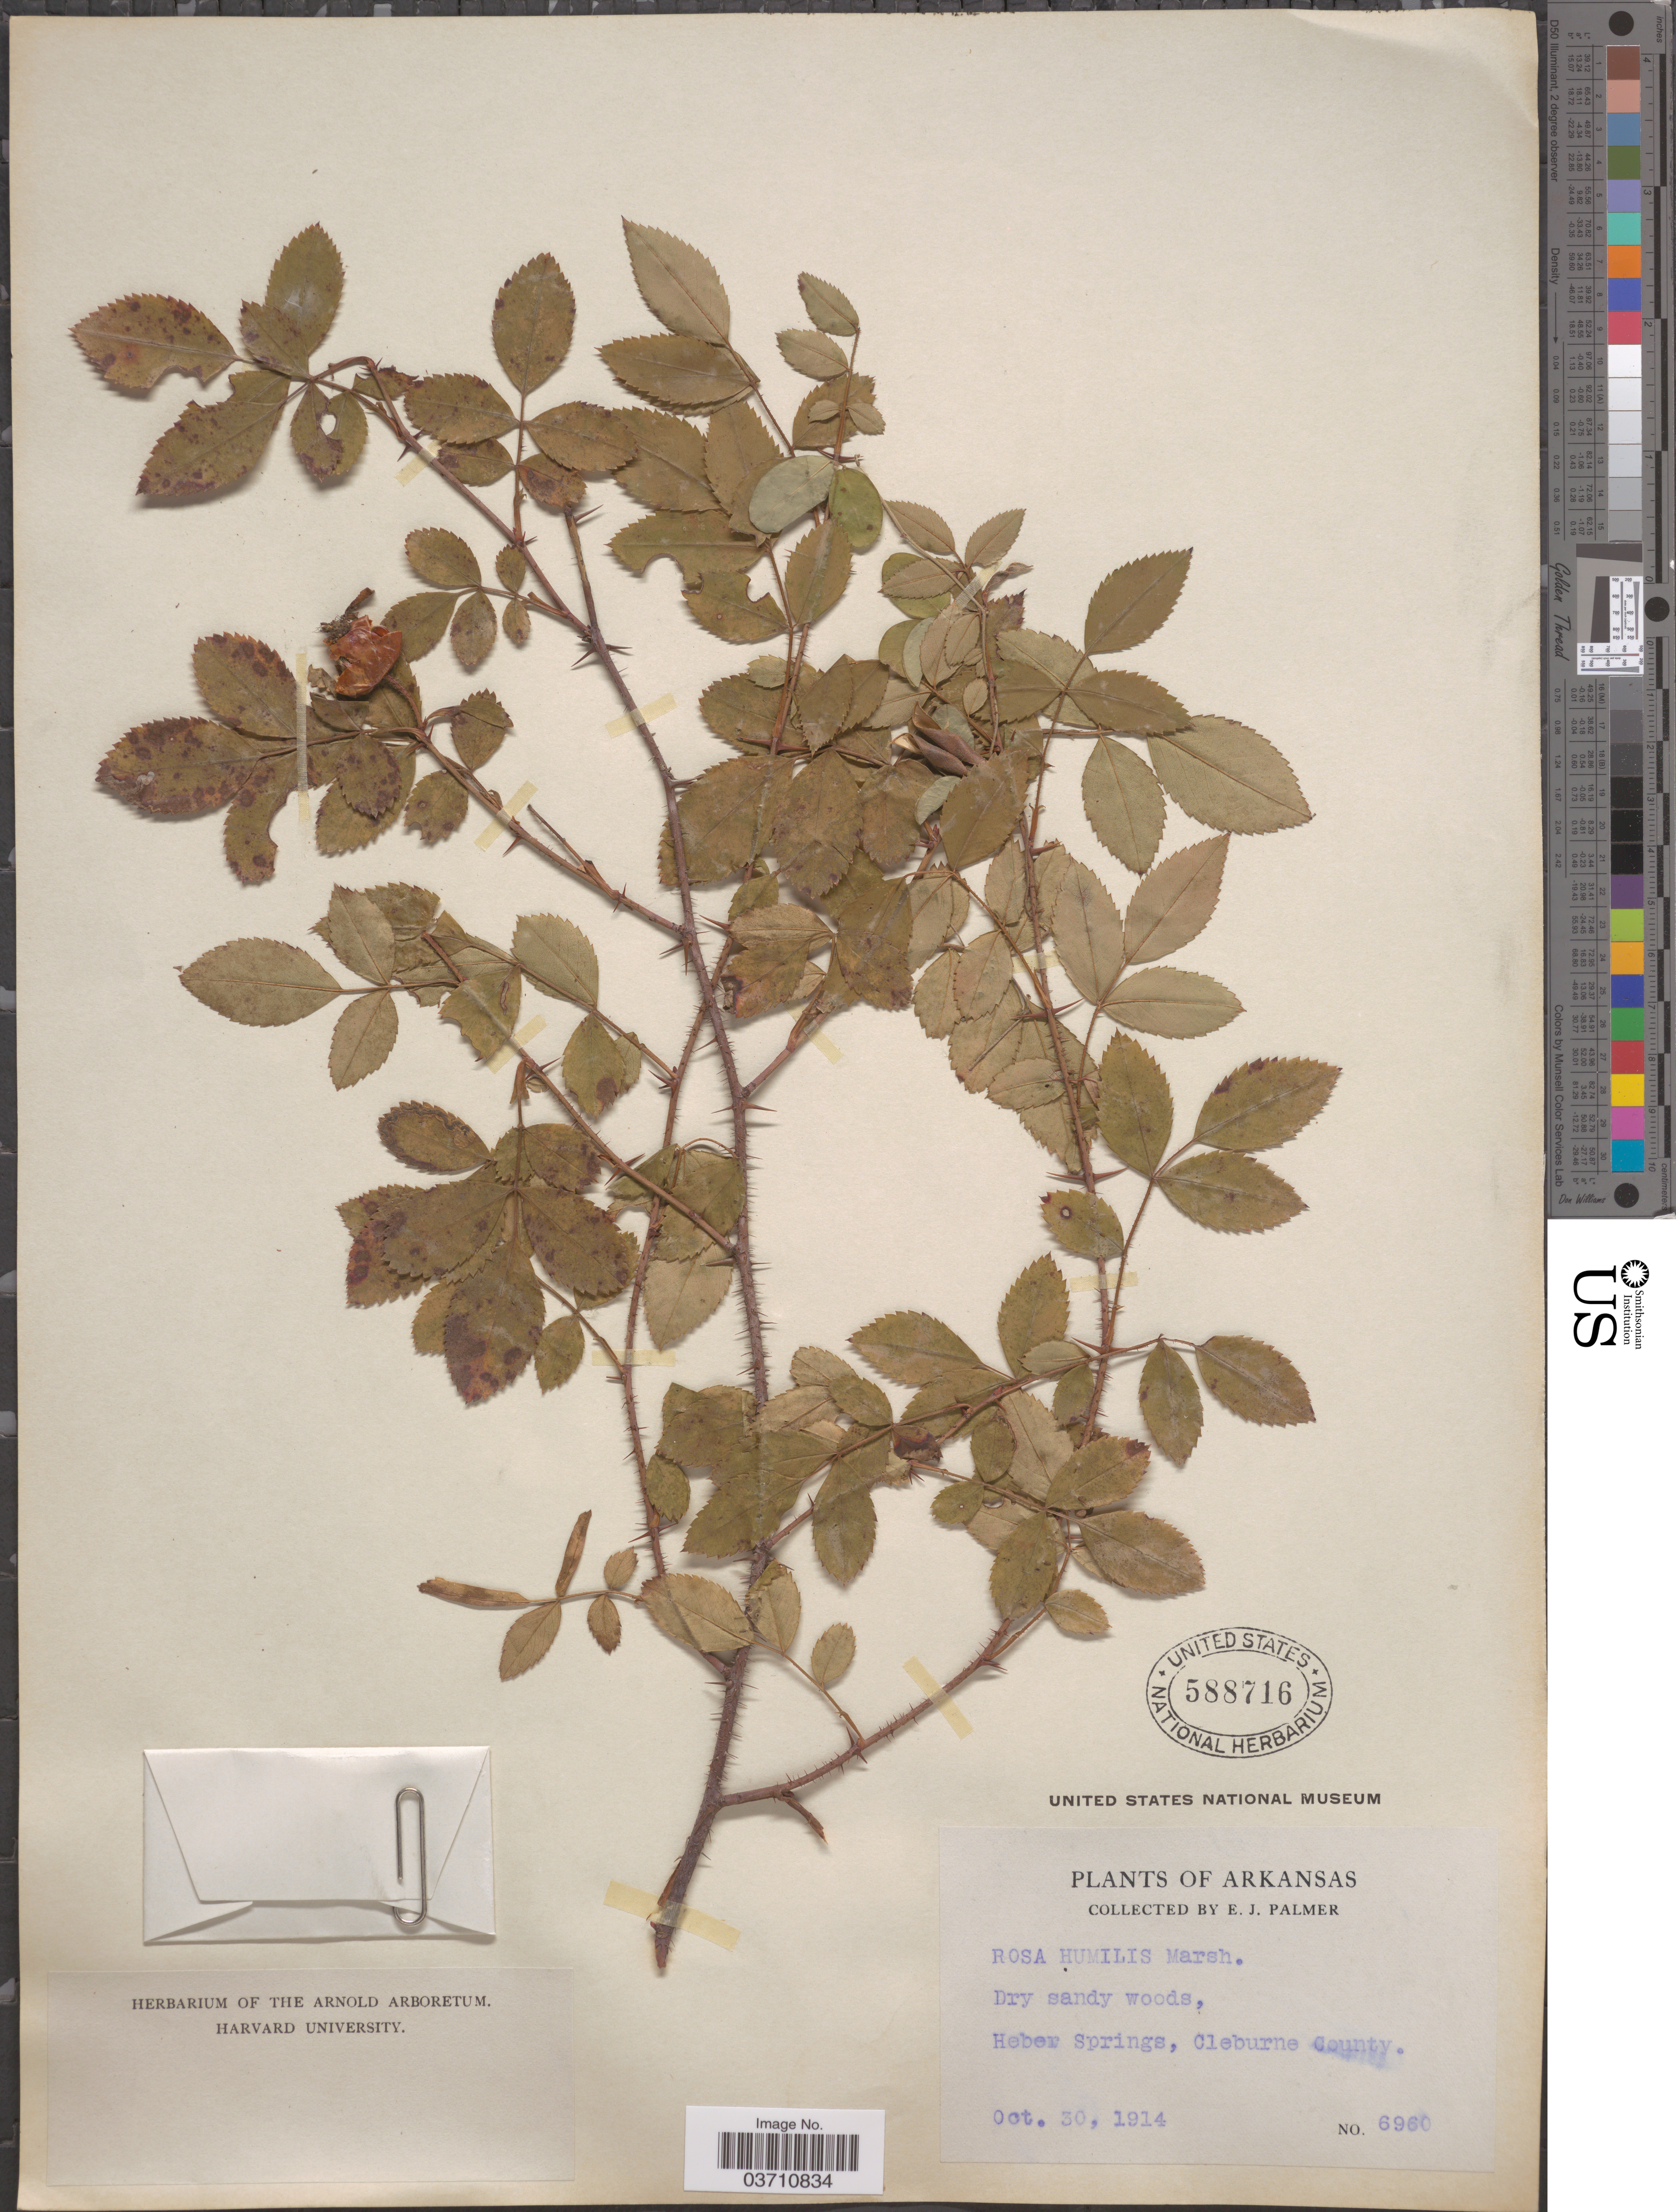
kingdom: Plantae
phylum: Tracheophyta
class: Magnoliopsida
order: Rosales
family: Rosaceae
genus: Rosa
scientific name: Rosa carolina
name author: L.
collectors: E. J. Palmer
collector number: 6960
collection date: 1914-10-30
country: United States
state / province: Arkansas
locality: Heber Springs, Cleburne County.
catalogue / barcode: US 588716